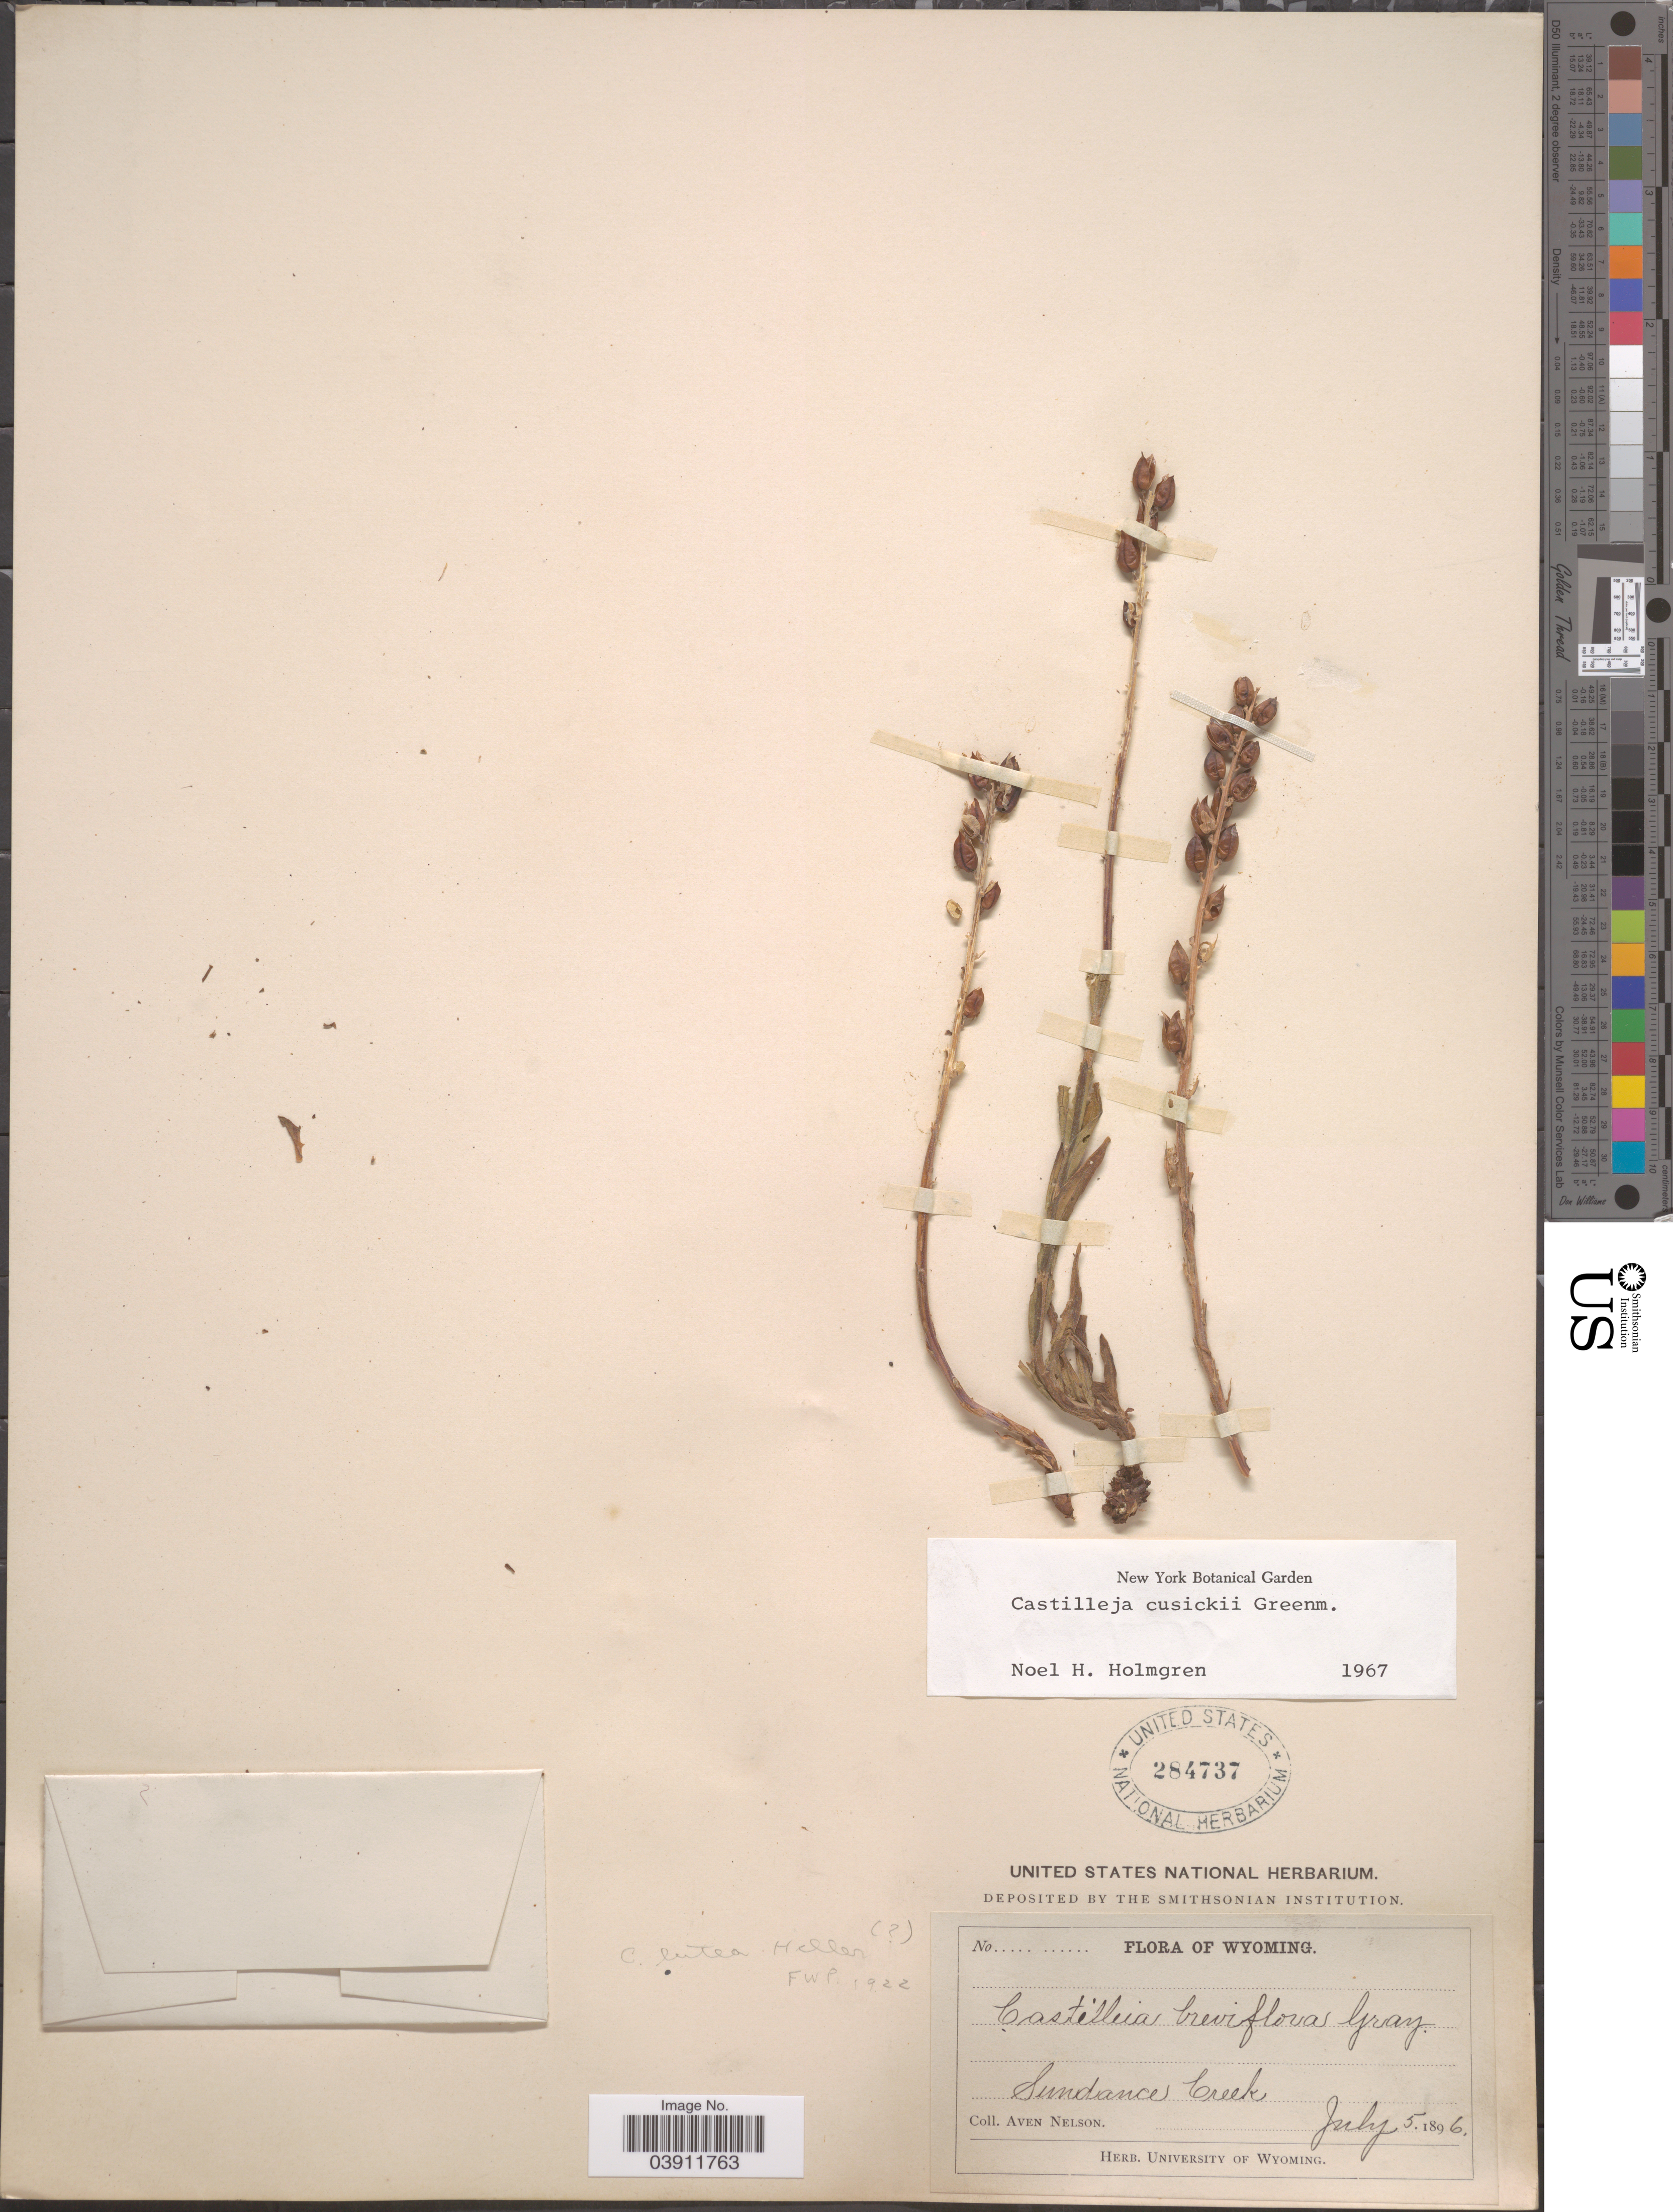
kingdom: Plantae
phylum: Tracheophyta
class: Magnoliopsida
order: Lamiales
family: Orobanchaceae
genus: Castilleja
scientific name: Castilleja cusickii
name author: Greenm.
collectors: A. Nelson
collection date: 1896-07-05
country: United States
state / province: Wyoming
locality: Sundance Creek.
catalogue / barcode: US 284737